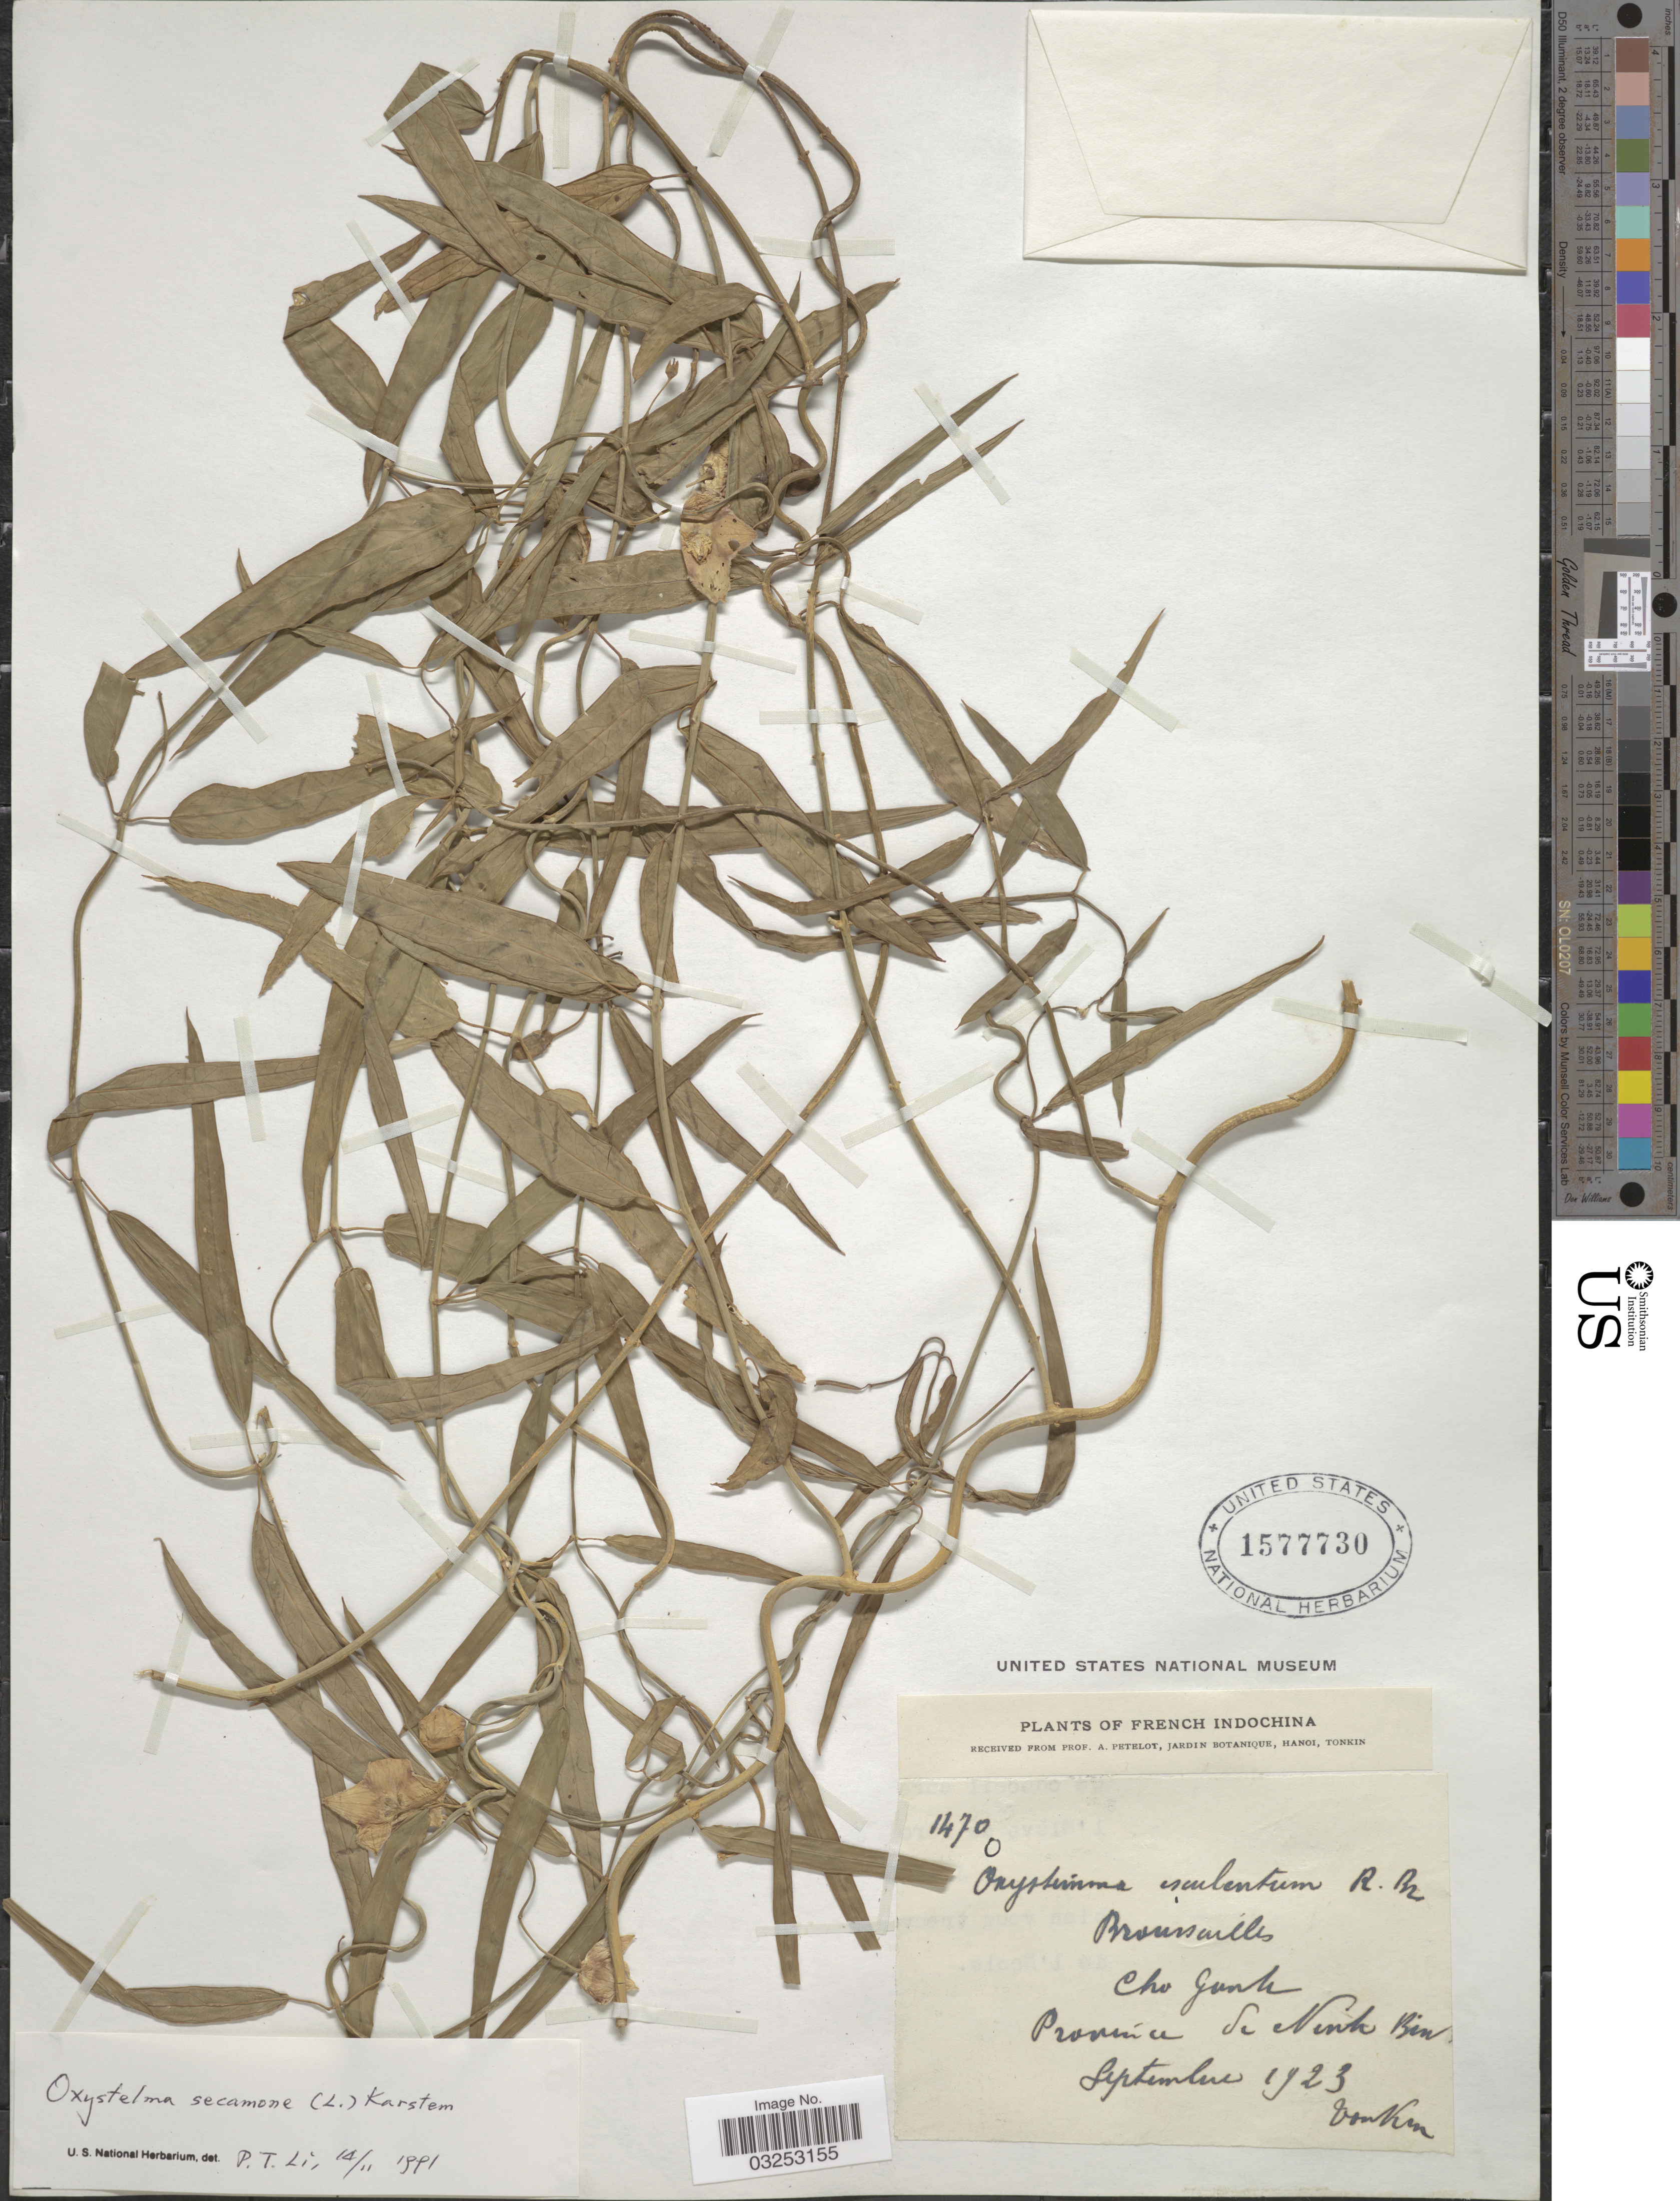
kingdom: Plantae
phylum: Tracheophyta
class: Magnoliopsida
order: Gentianales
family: Apocynaceae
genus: Oxystelma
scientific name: Oxystelma secamone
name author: K. Schum.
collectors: P. A. Pételot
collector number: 1470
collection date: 1923-09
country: Vietnam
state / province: Ninh Binh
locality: French Indochina, Broussailles, Cho Ganh, Province de Ninh Bin.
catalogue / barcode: US 1577730